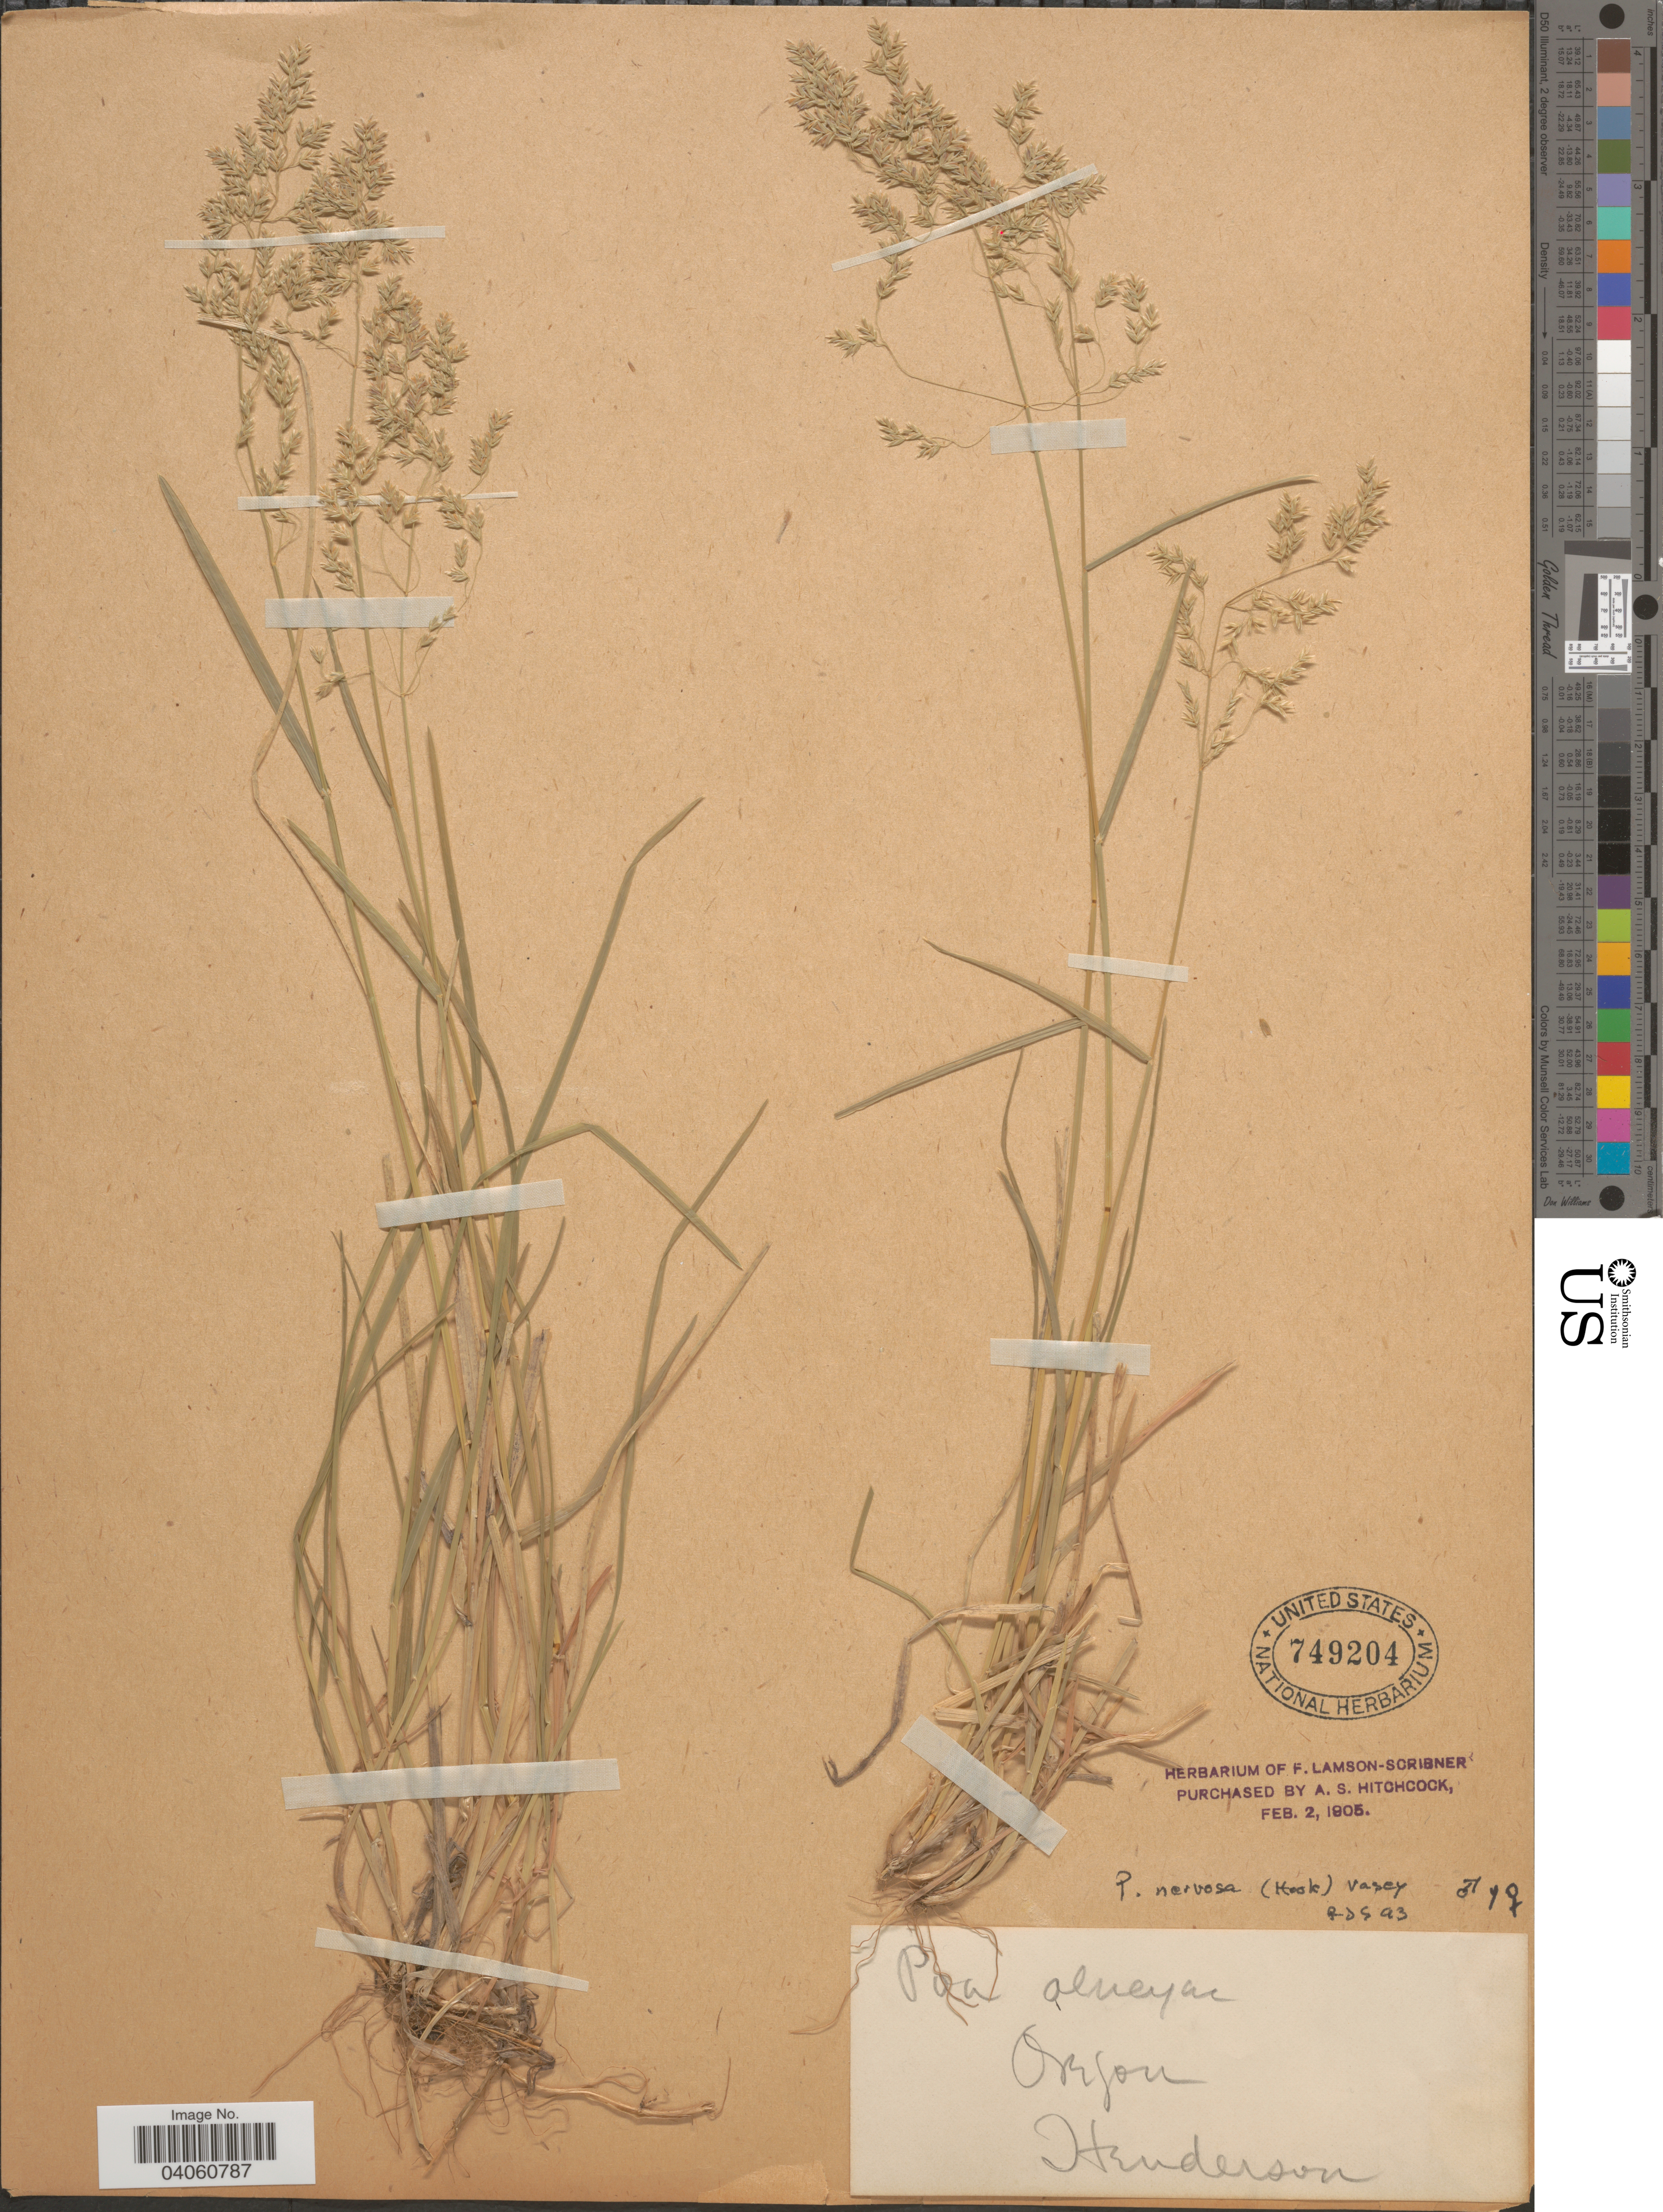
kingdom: Plantae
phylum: Tracheophyta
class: Liliopsida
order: Poales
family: Poaceae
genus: Poa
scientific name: Poa nervosa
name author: (Hook.) Vasey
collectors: -. Henderson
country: United States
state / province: Oregon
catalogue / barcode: US 749204